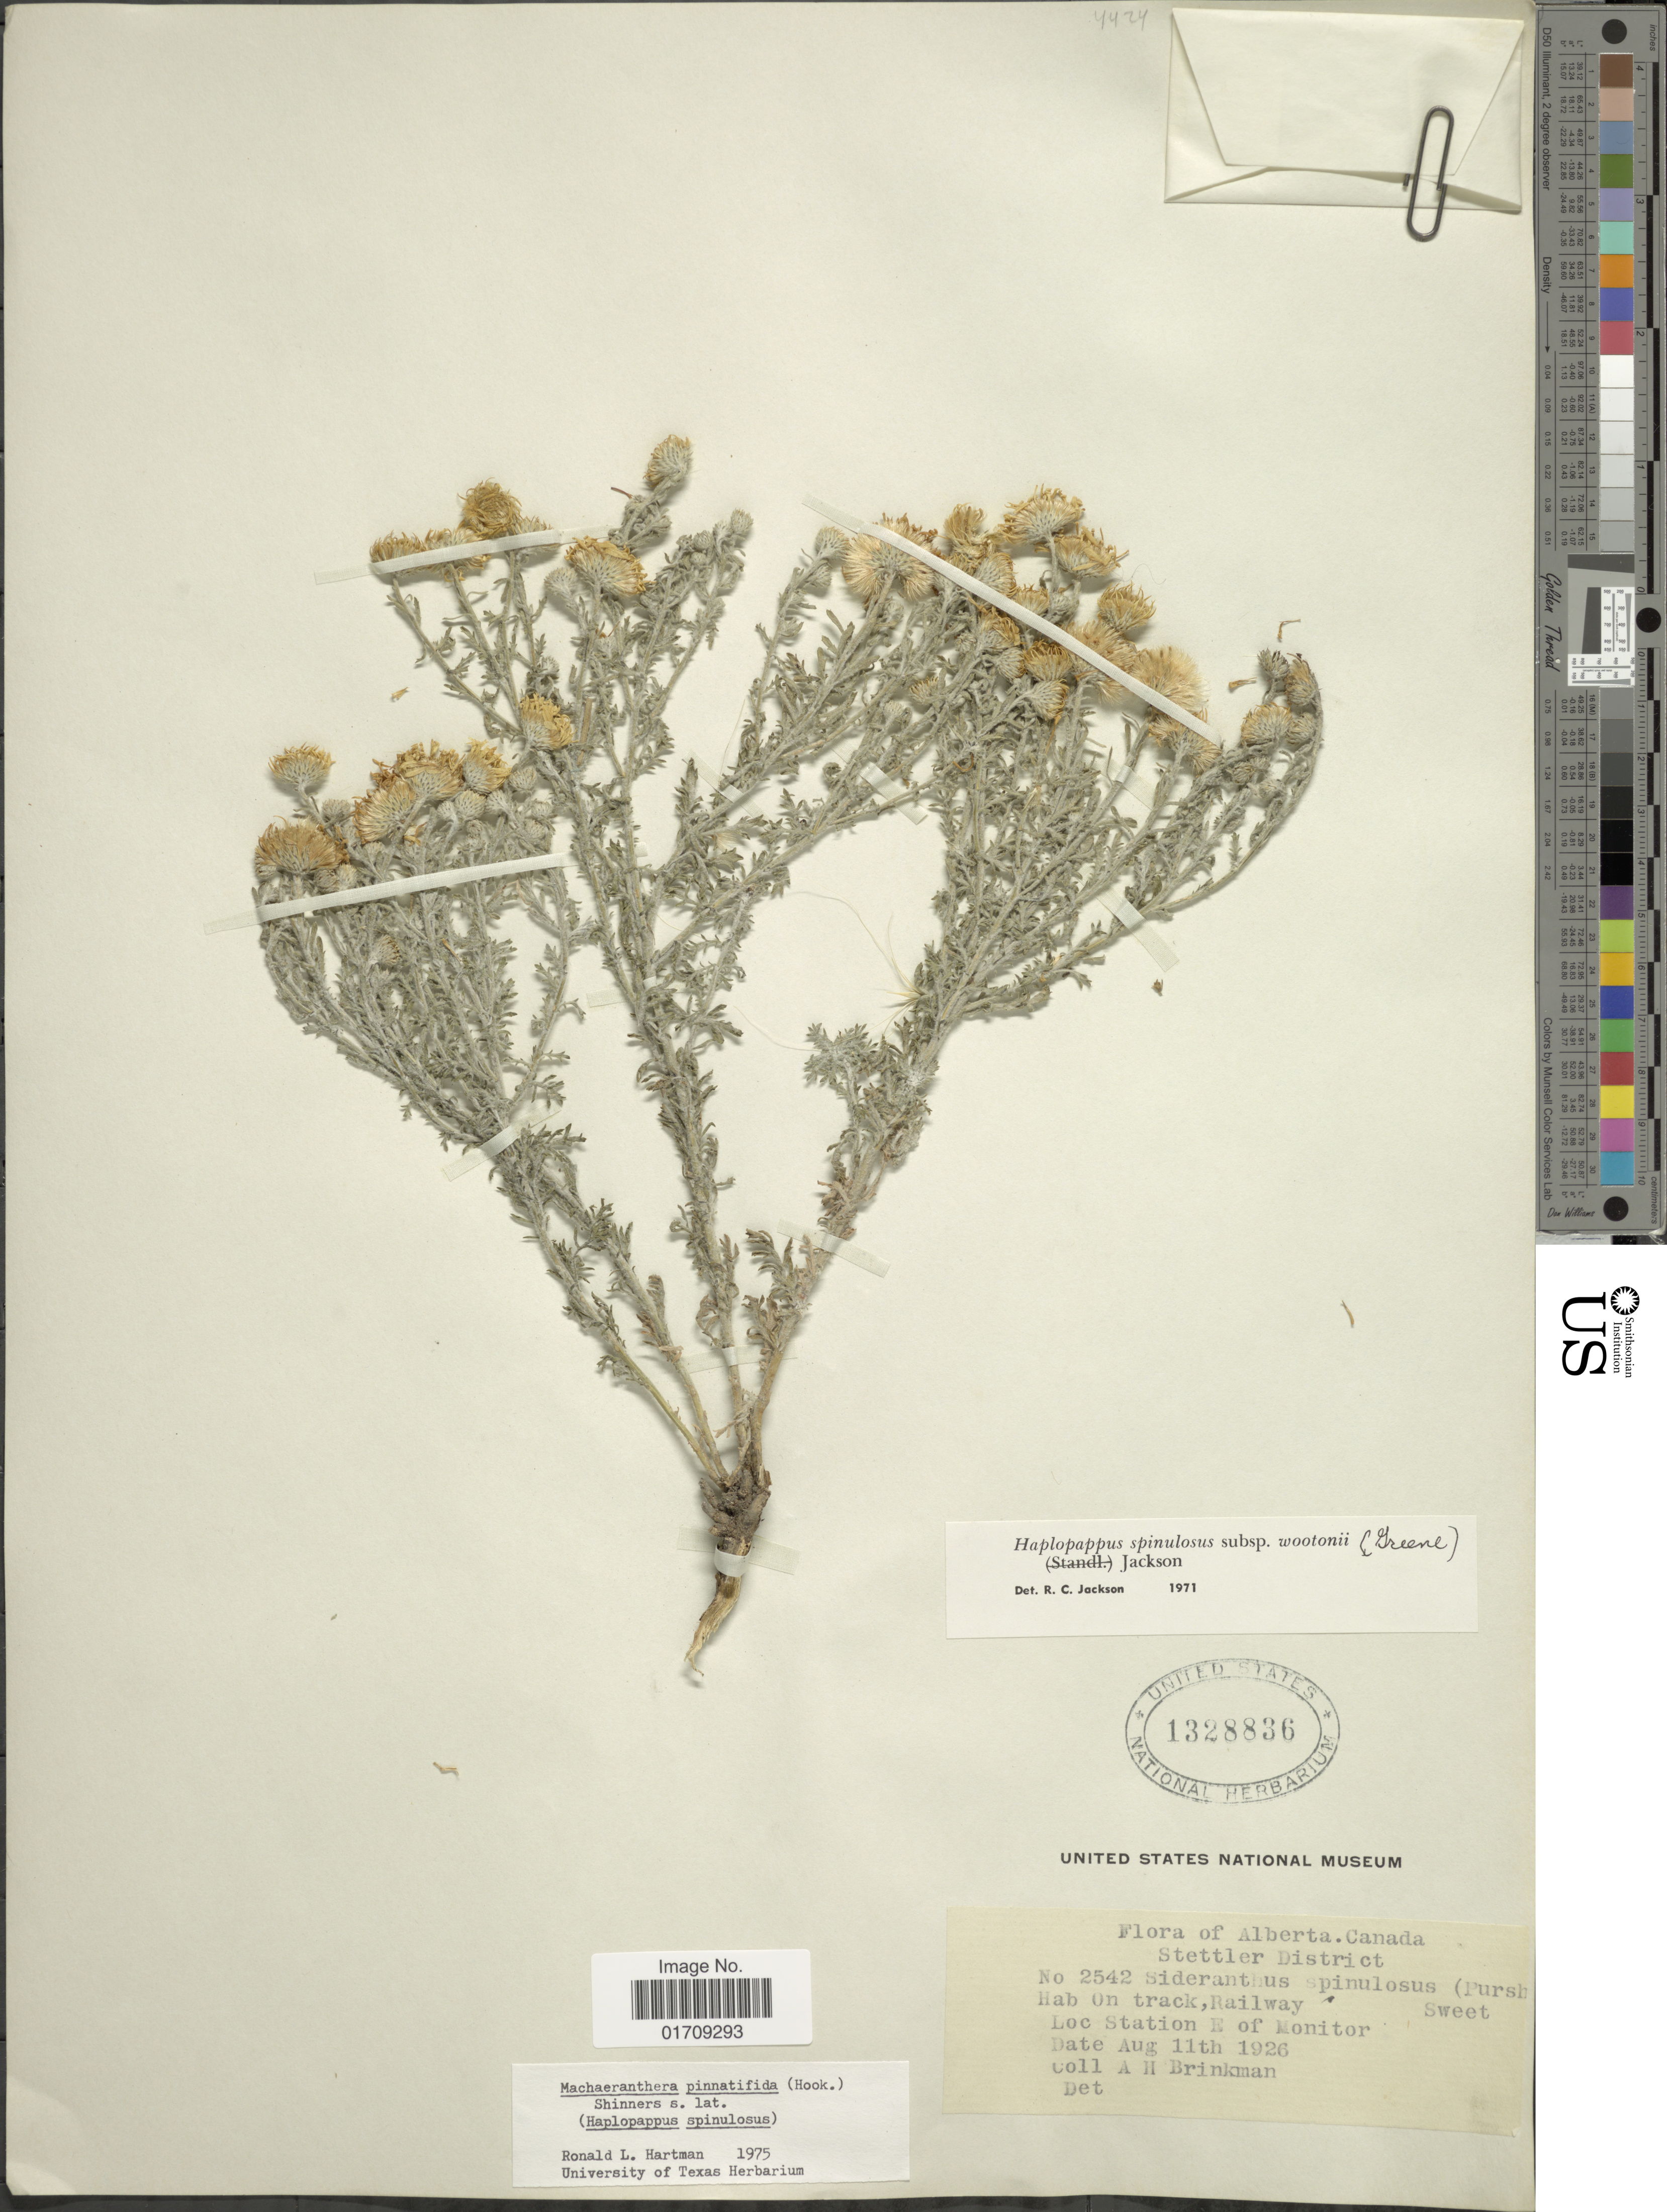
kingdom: Plantae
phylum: Tracheophyta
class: Magnoliopsida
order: Asterales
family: Asteraceae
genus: Machaeranthera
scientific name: Machaeranthera pinnatifida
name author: (Hook.) Shinners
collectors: A. Brinkman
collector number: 2542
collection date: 1926-08-11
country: Canada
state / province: Alberta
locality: Stettler District, Railway, Station E of Monitor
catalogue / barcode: US 1328836